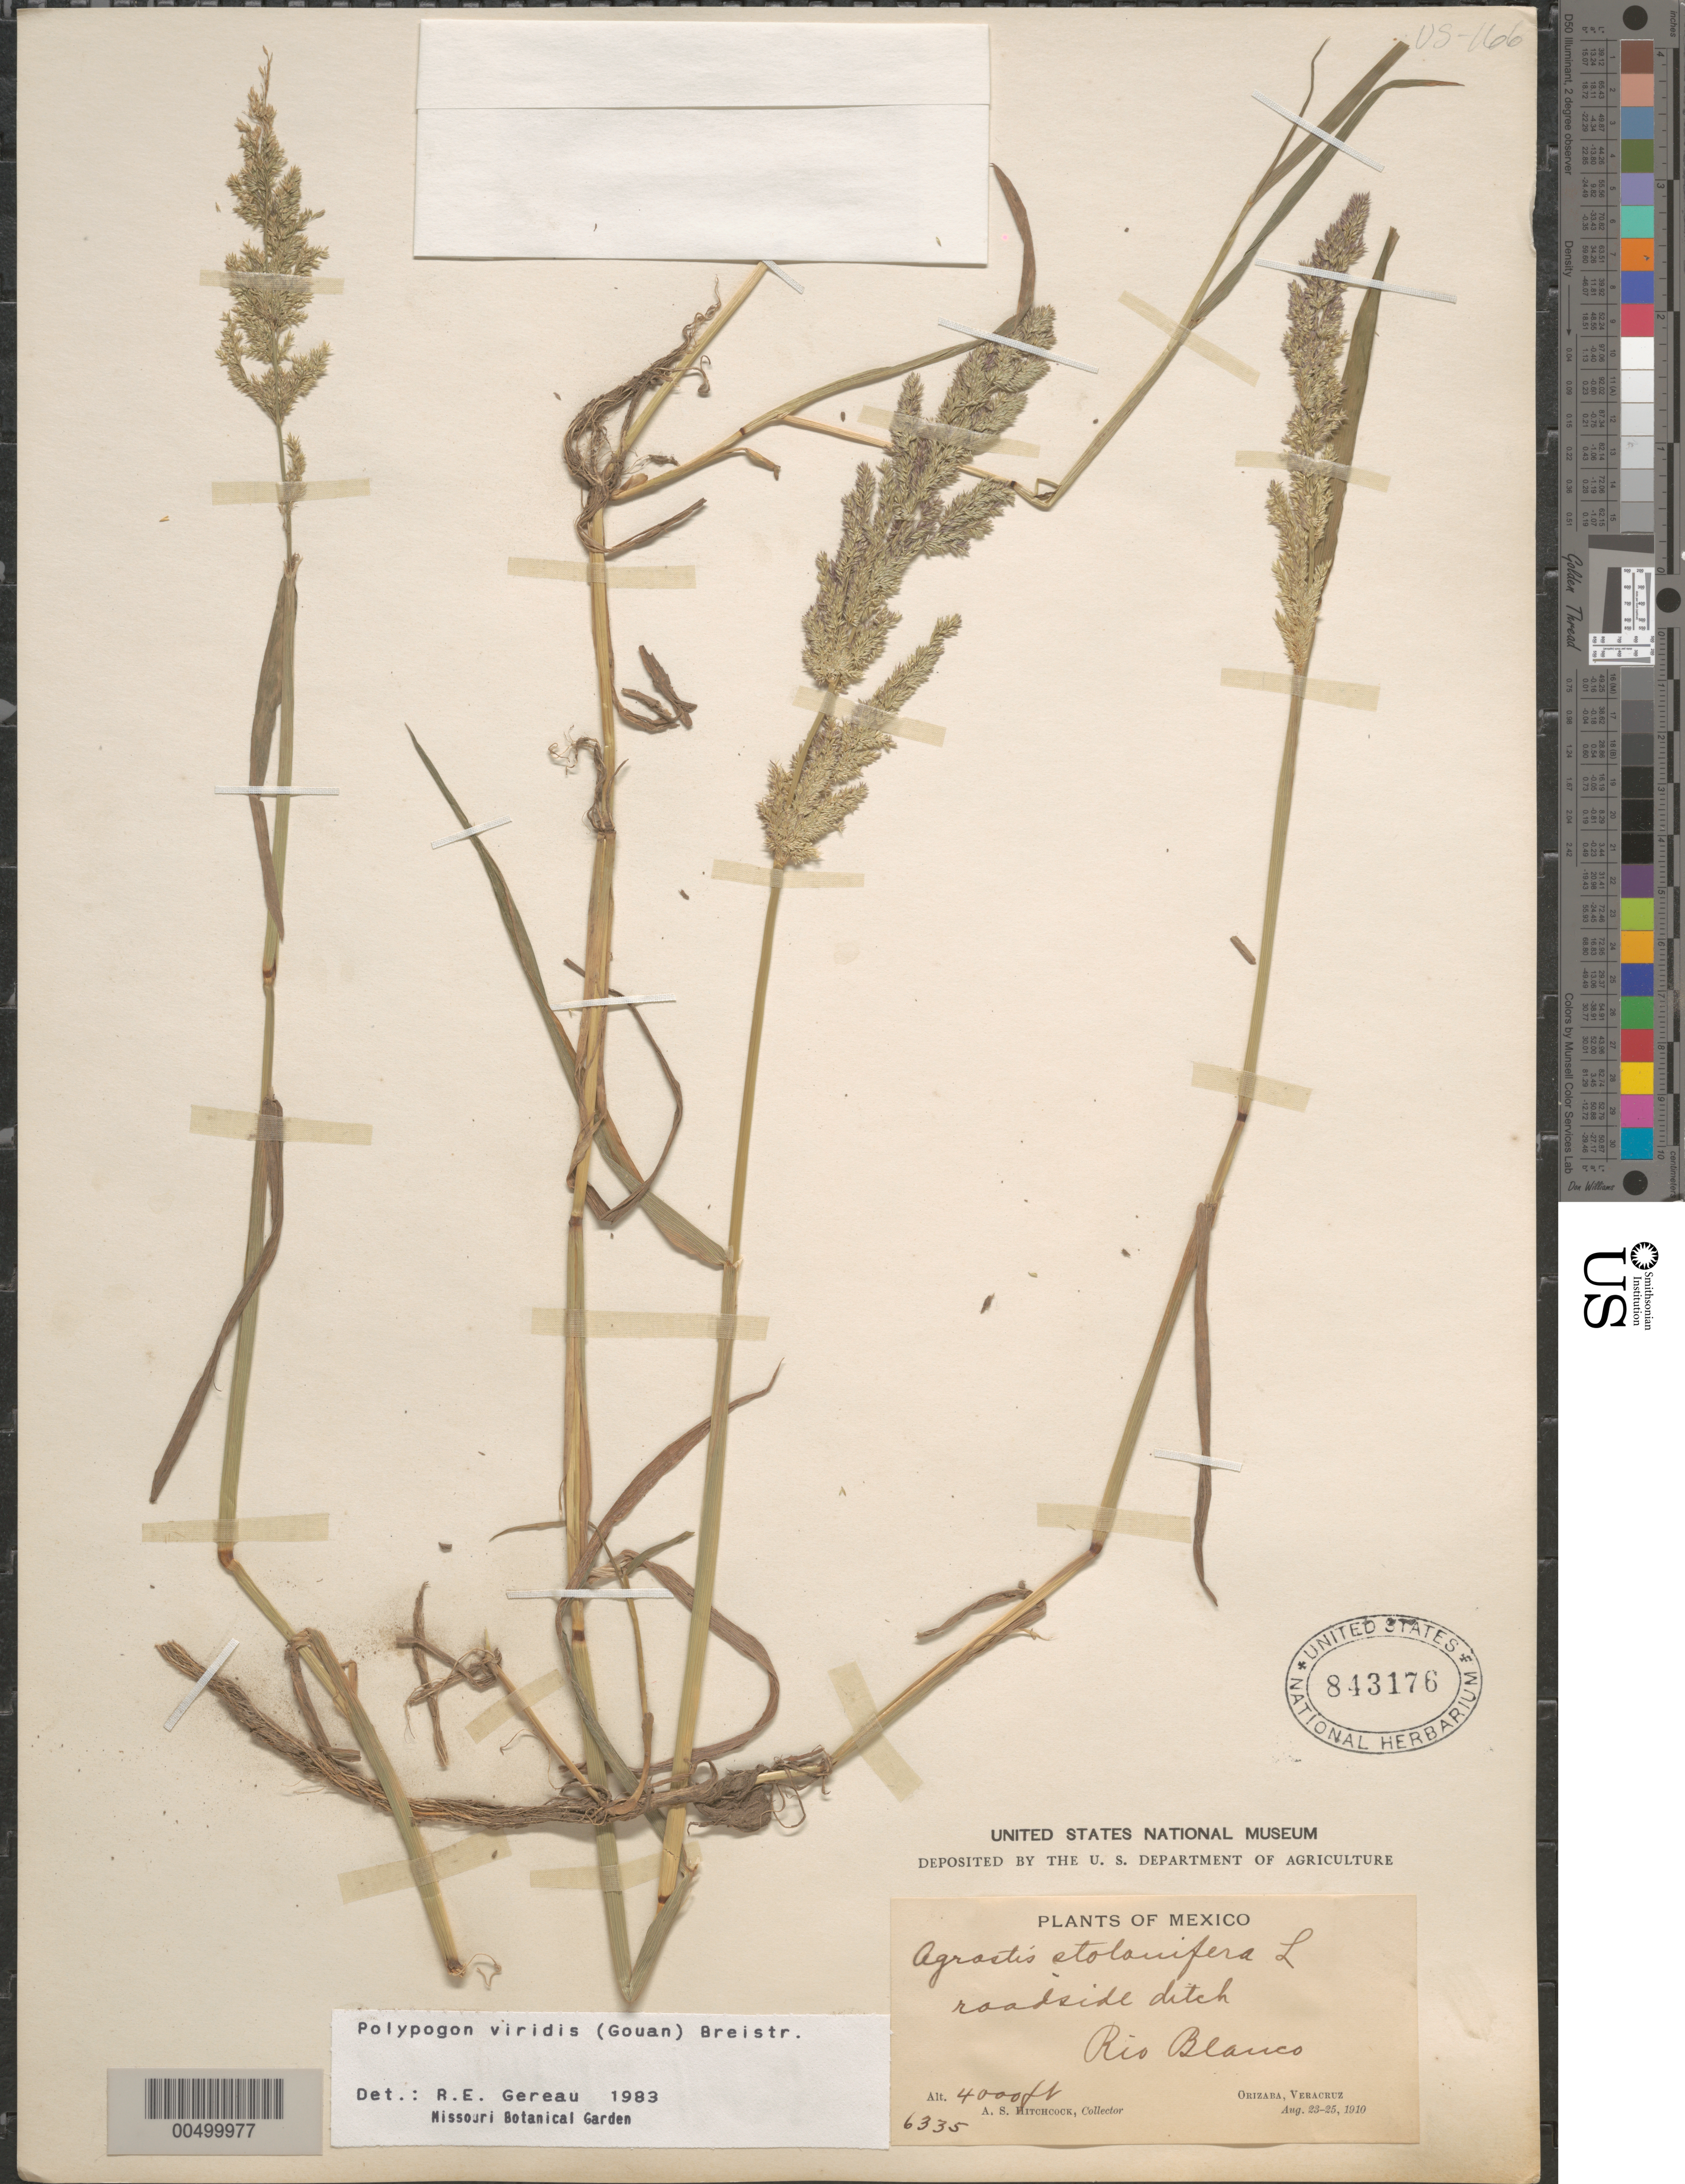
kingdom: Plantae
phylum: Tracheophyta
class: Liliopsida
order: Poales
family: Poaceae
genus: Polypogon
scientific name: Polypogon viridis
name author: (Gouan) Breistroffer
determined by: Gereau, R. E.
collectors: A. S. Hitchcock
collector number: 6335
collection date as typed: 23 Aug 1910 to 25 Aug 1910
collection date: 1910-08-23/1910-08-25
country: Mexico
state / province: Veracruz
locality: Orizaba, Rio Blanco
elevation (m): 1219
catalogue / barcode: US 843176